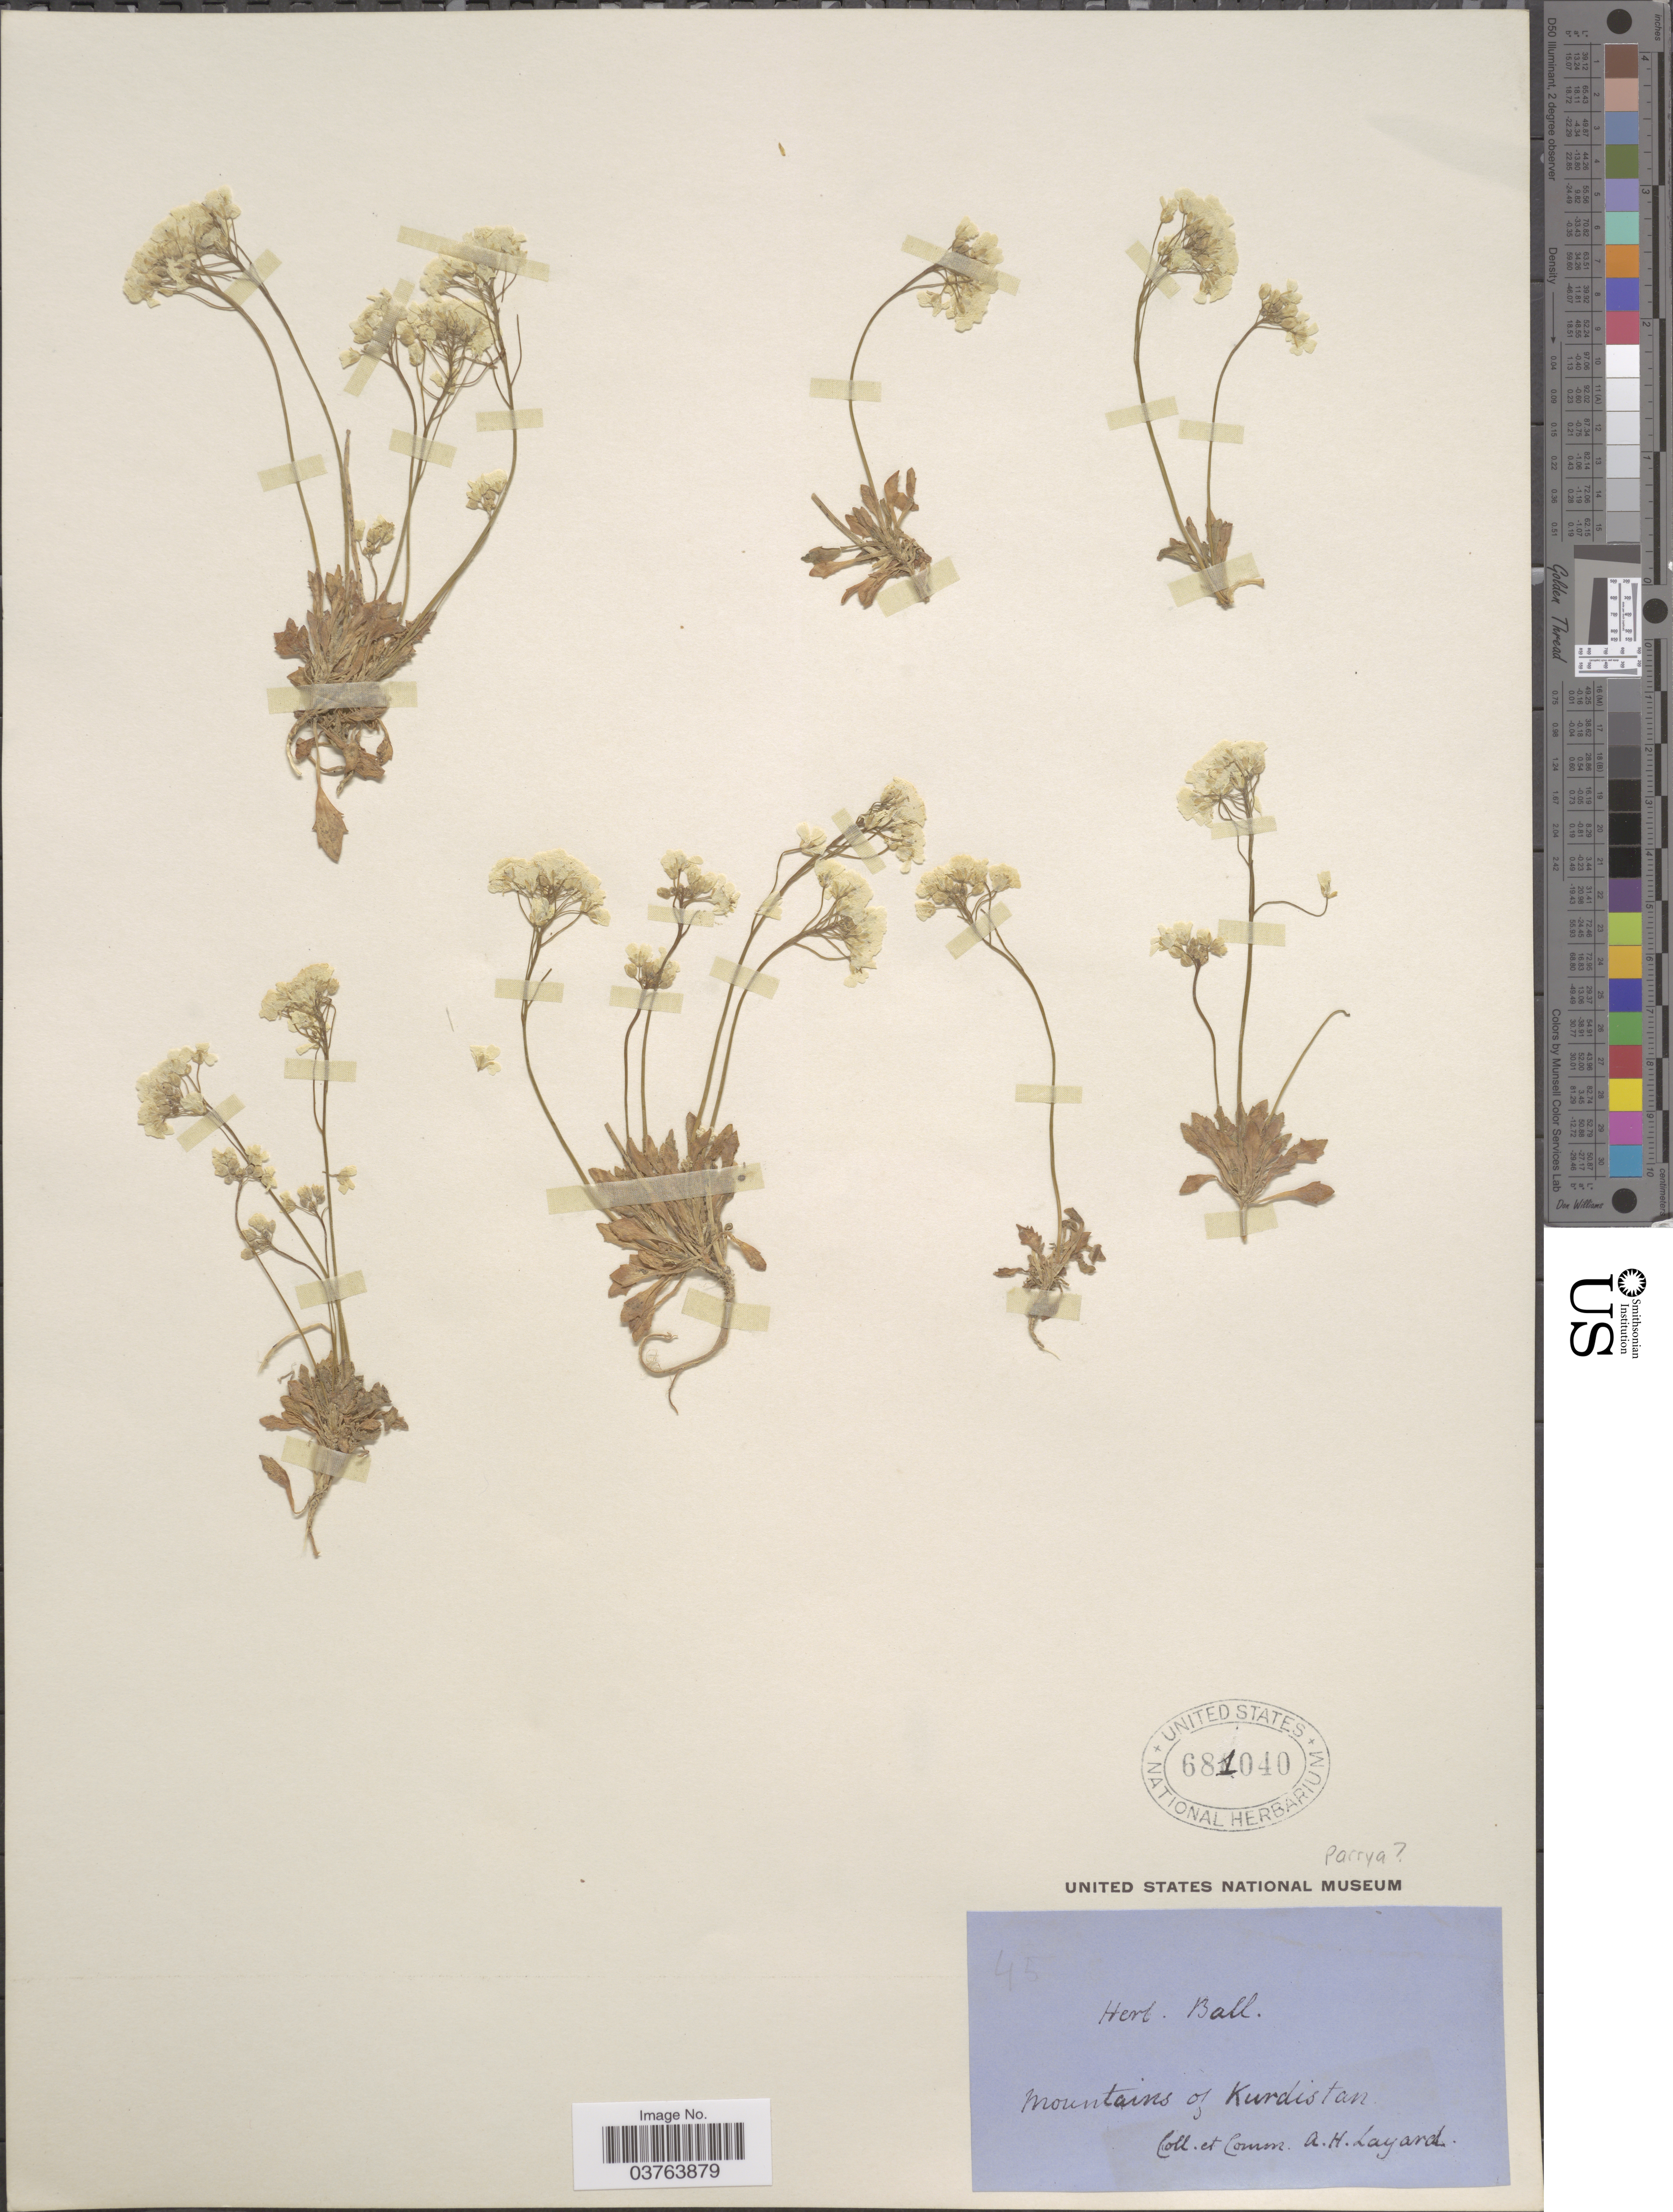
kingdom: Plantae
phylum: Tracheophyta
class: Magnoliopsida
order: Brassicales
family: Brassicaceae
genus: Parrya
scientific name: Parrya sp.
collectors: A. Layard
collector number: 45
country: Iran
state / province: Kurdistan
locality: Mountains of Kurdistan.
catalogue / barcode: US 681040